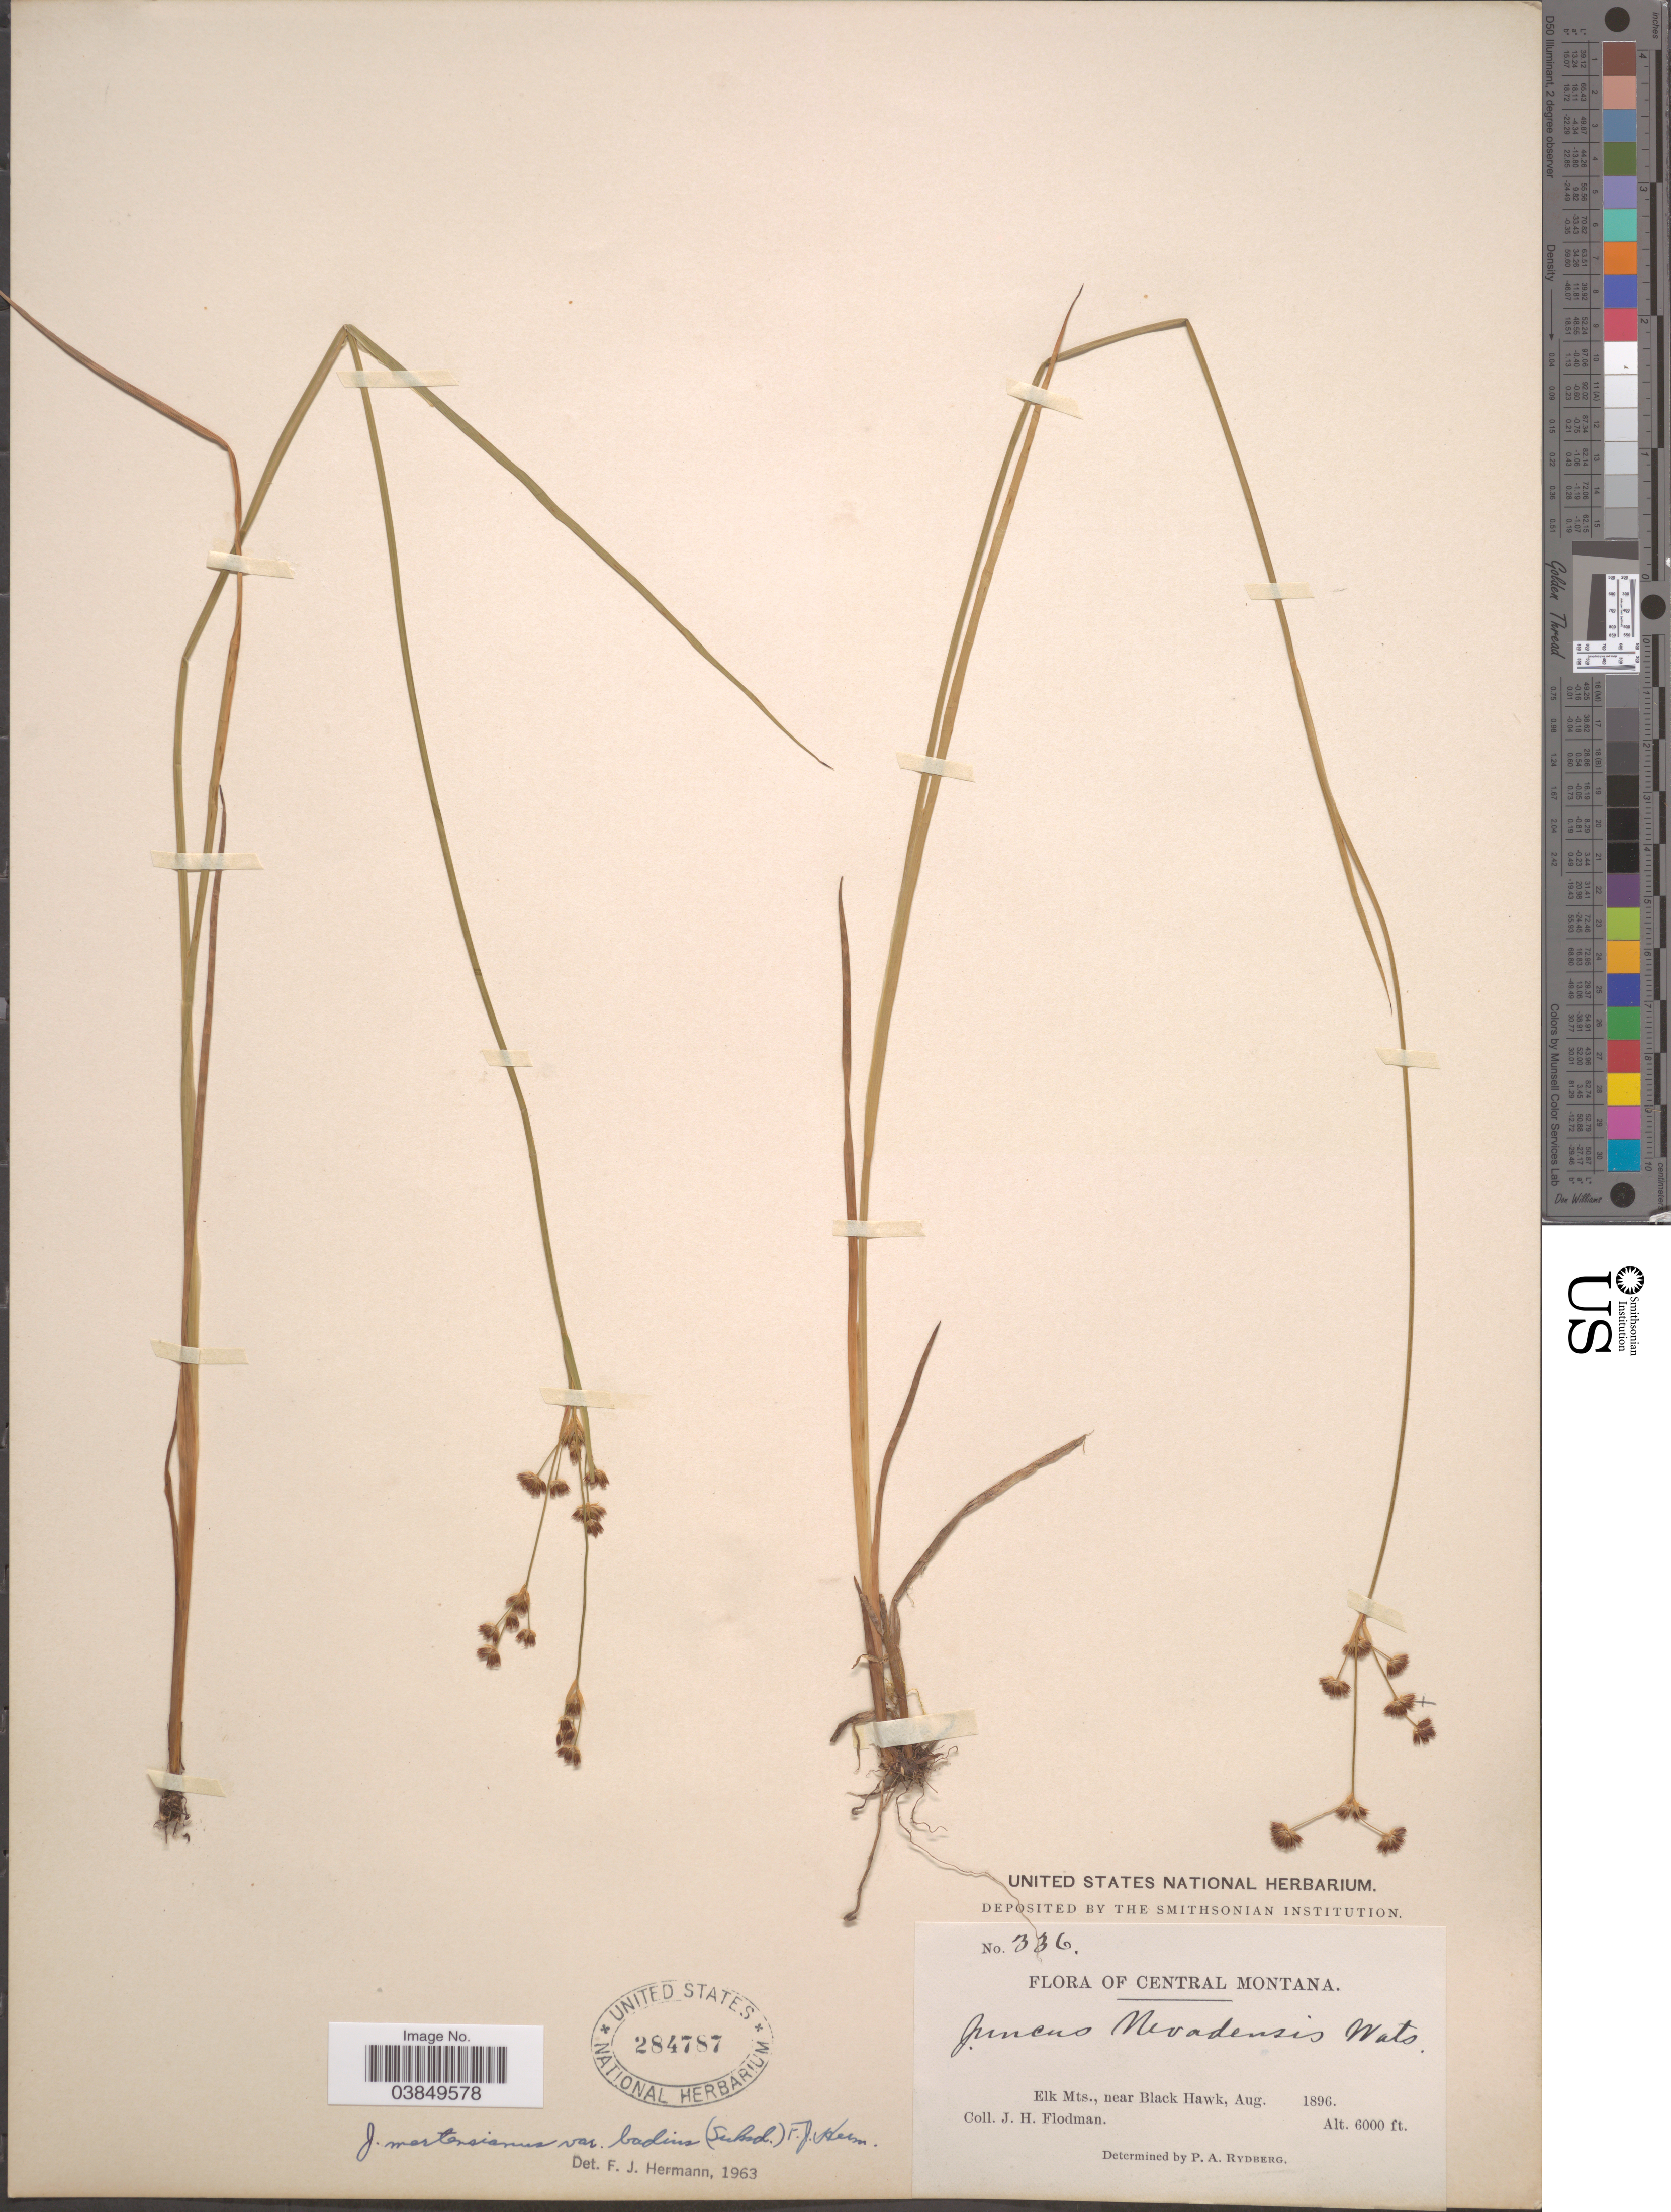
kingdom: Plantae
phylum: Tracheophyta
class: Liliopsida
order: Poales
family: Juncaceae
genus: Juncus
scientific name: Juncus badius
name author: Suksd.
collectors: J. Flodman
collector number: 336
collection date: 1896-08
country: United States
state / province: Montana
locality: Central Montana. Elk Mts., near Black Hawk.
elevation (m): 1829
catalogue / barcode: US 284787